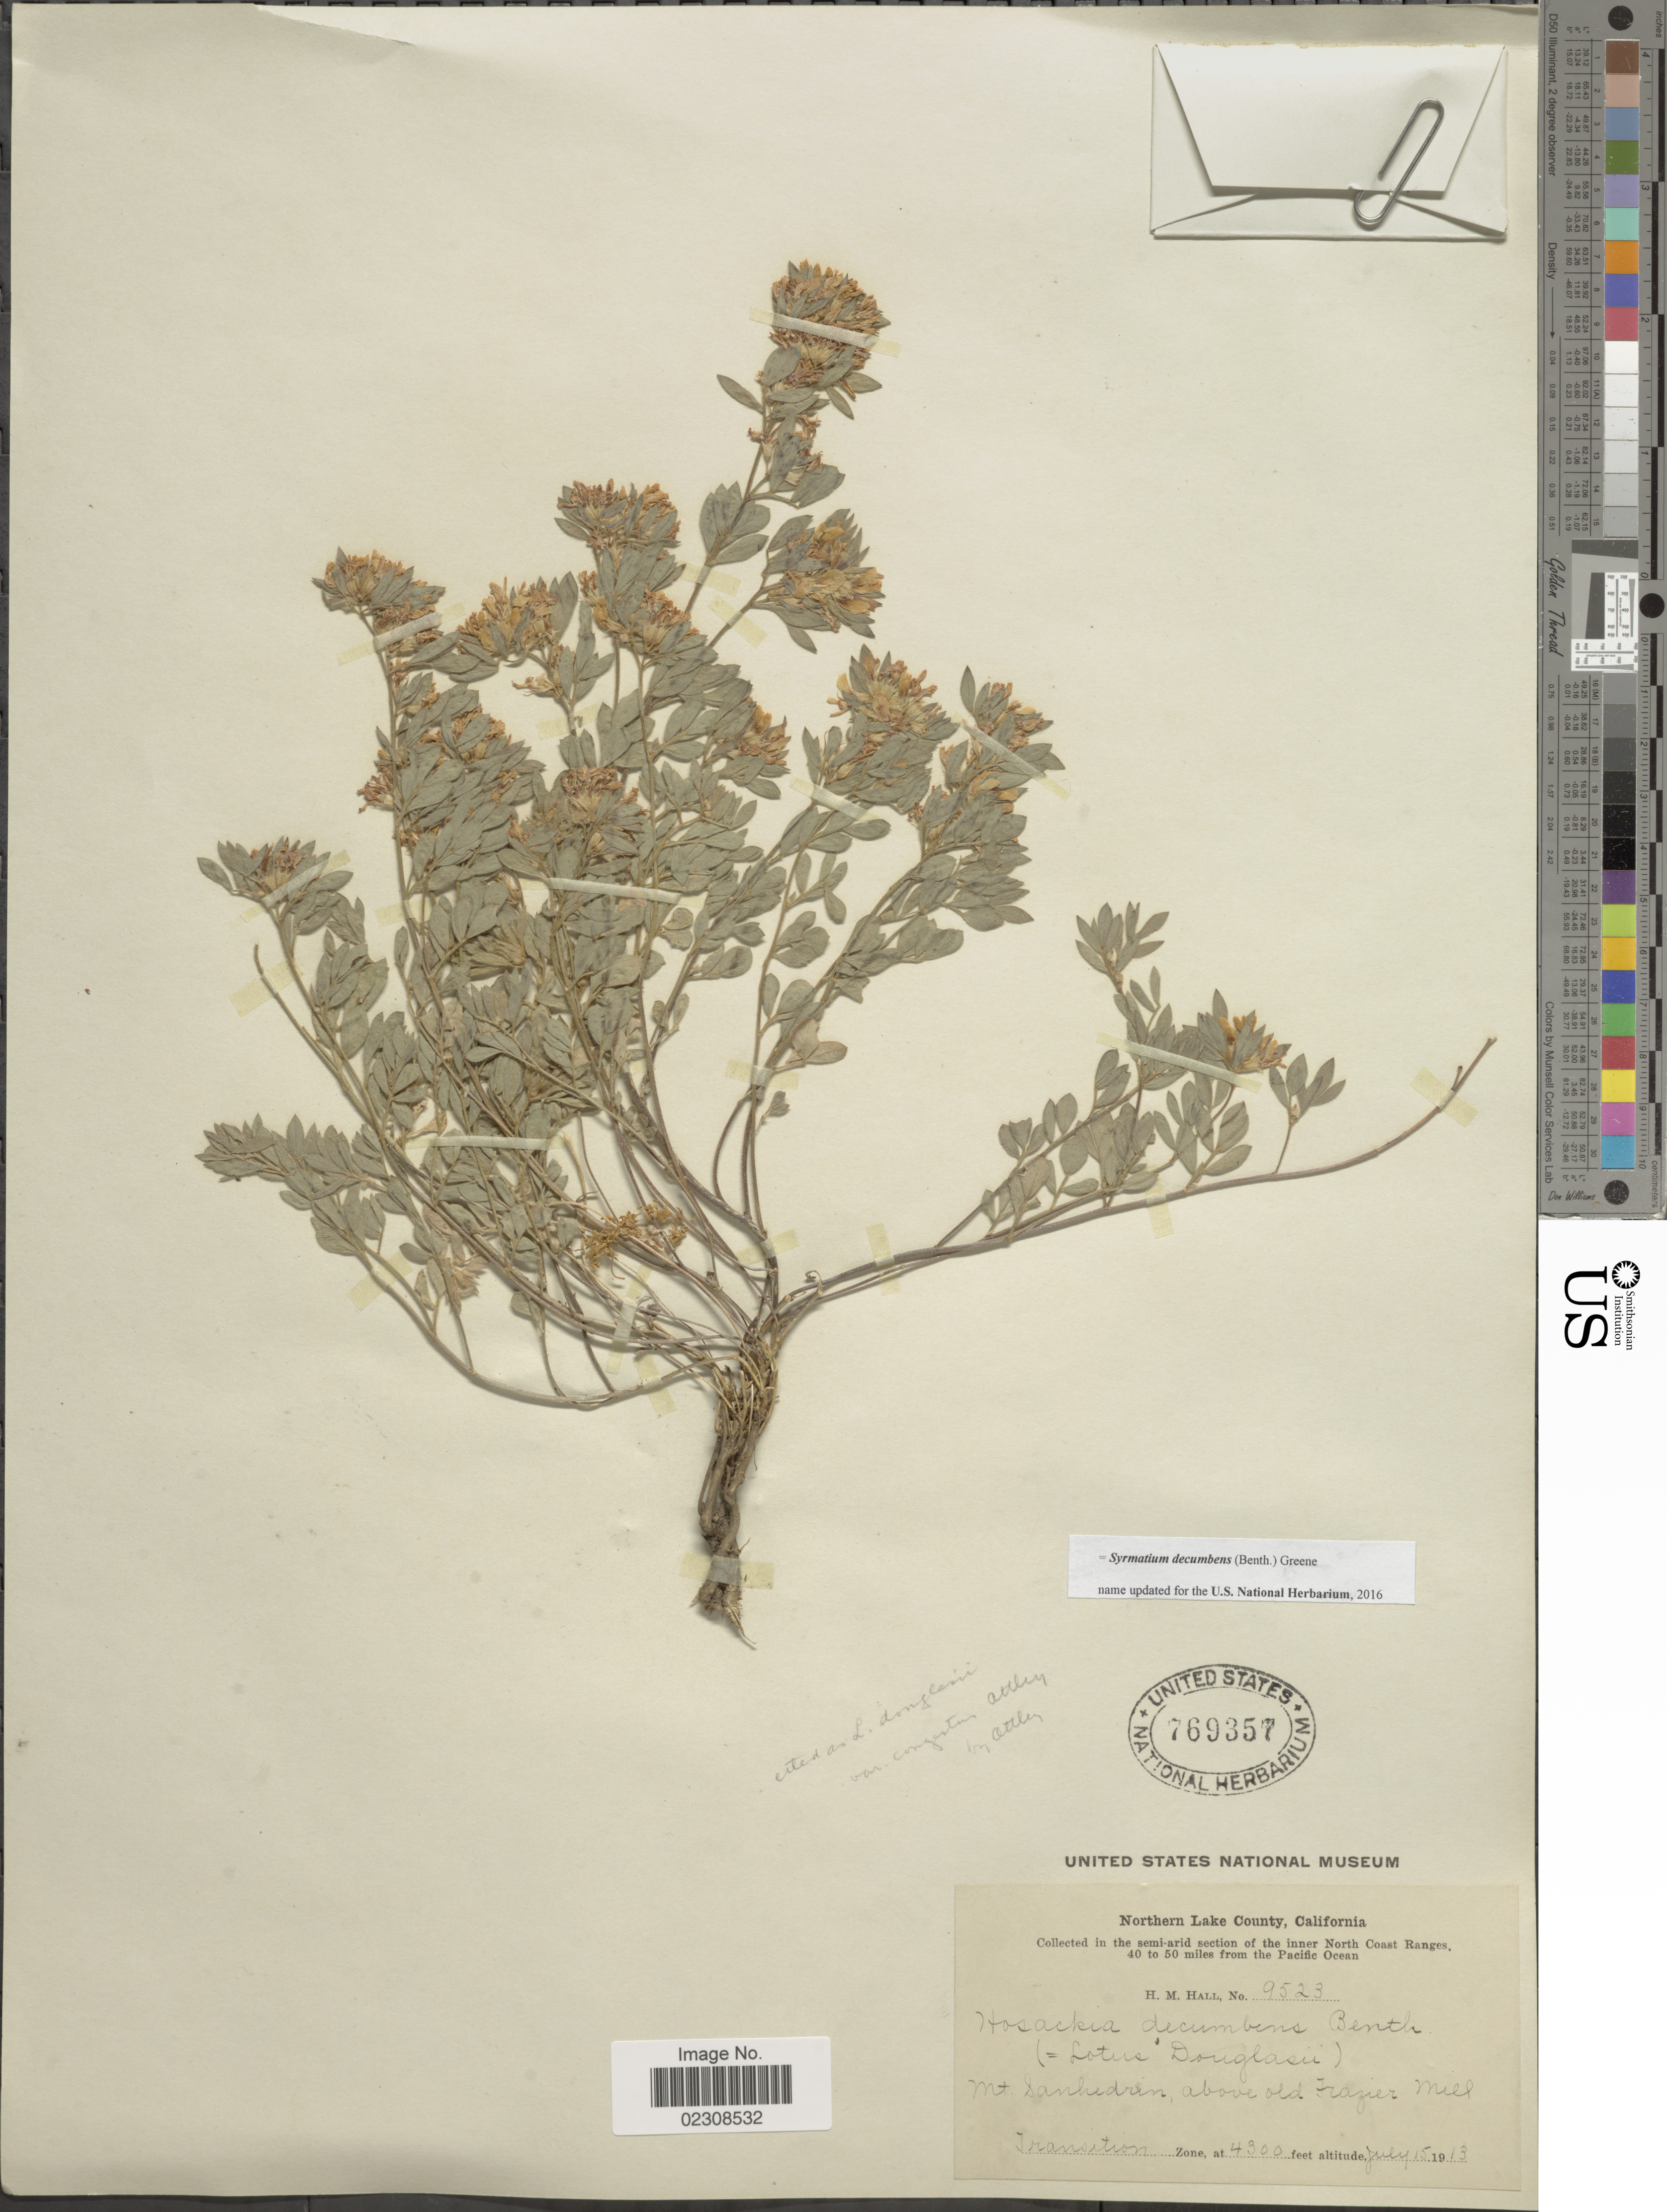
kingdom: Plantae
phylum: Tracheophyta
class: Magnoliopsida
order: Fabales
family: Fabaceae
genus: Syrmatium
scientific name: Syrmatium decumbens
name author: (Benth.) Greene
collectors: H. M. Hall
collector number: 9523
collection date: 1913-07-15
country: United States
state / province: California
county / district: Lake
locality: Northern Lake County. in the semo-arid section of the inner North Pacific Ranges, 40 to 50 miles from the Pacific Ocean. Mt. Sanhedron, above old Frazier Mill. Transition Zone.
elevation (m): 1311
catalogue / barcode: US 769357